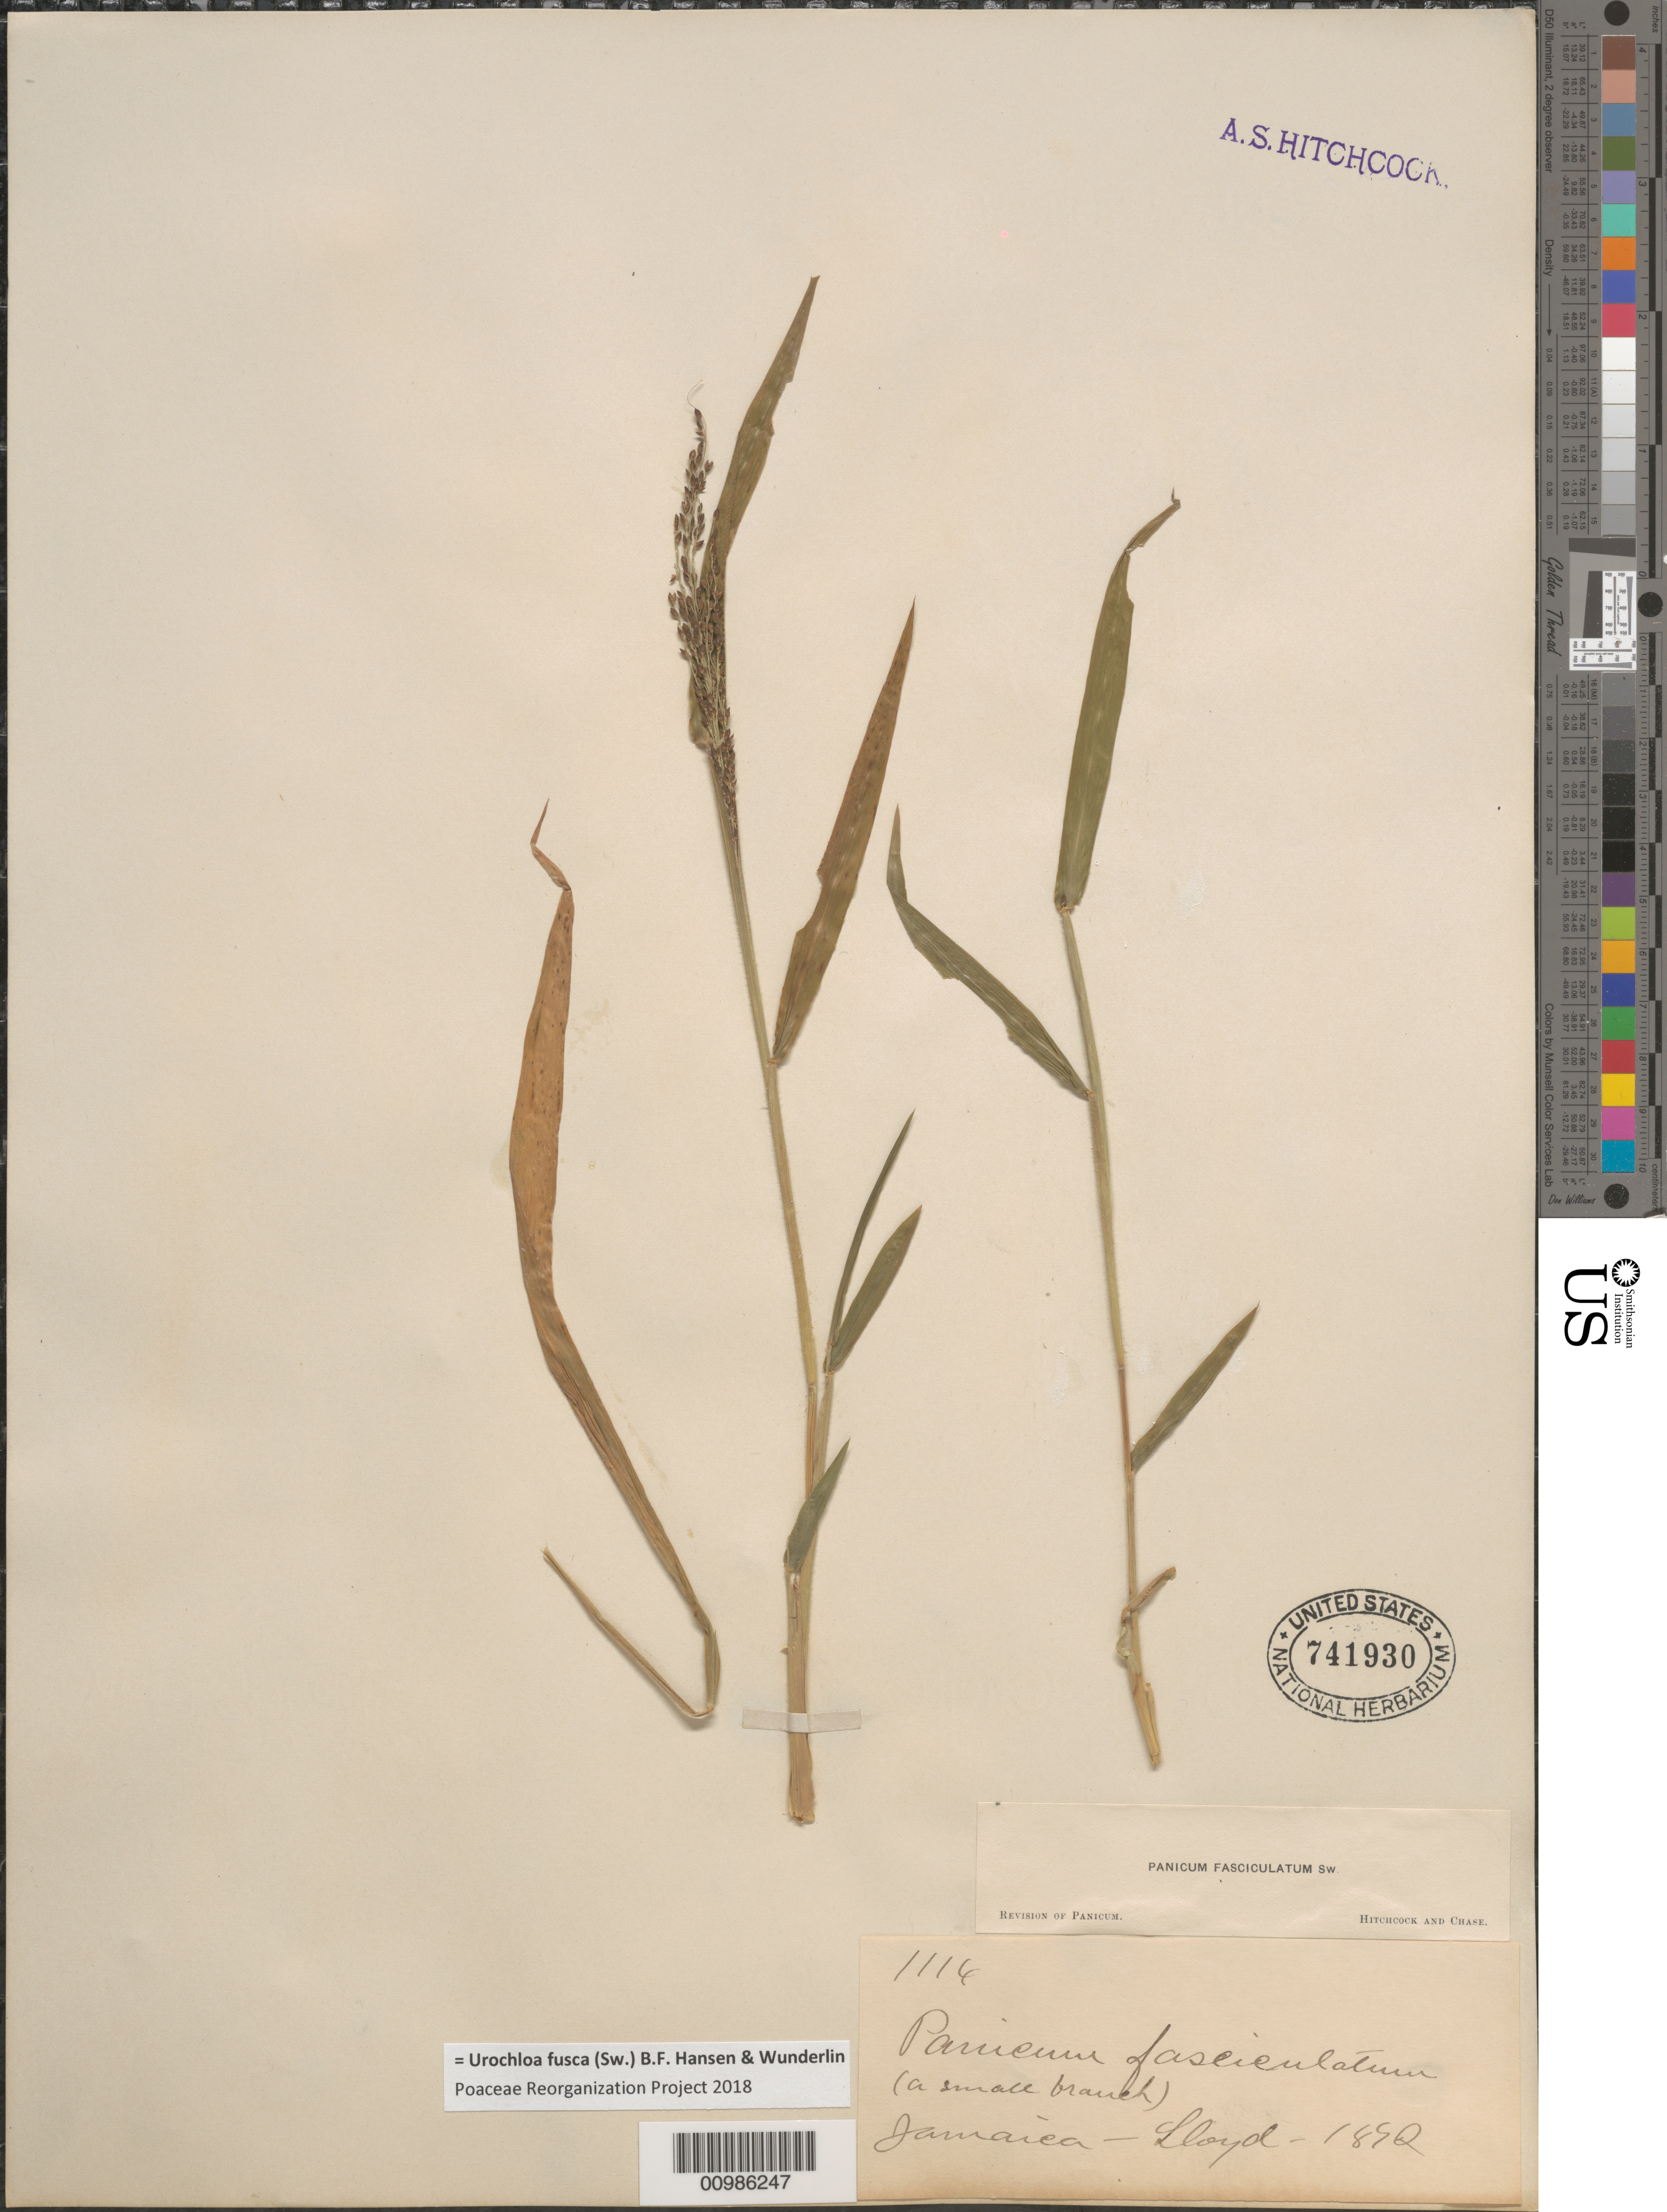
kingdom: Plantae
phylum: Tracheophyta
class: Liliopsida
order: Poales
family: Poaceae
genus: Brachiaria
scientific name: Brachiaria fasciculata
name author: (Sw.) Parodi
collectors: -- Lloyd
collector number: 1114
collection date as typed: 1892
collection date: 1892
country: Jamaica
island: Jamaica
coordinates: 0 N, 0 E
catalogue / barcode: US 741930